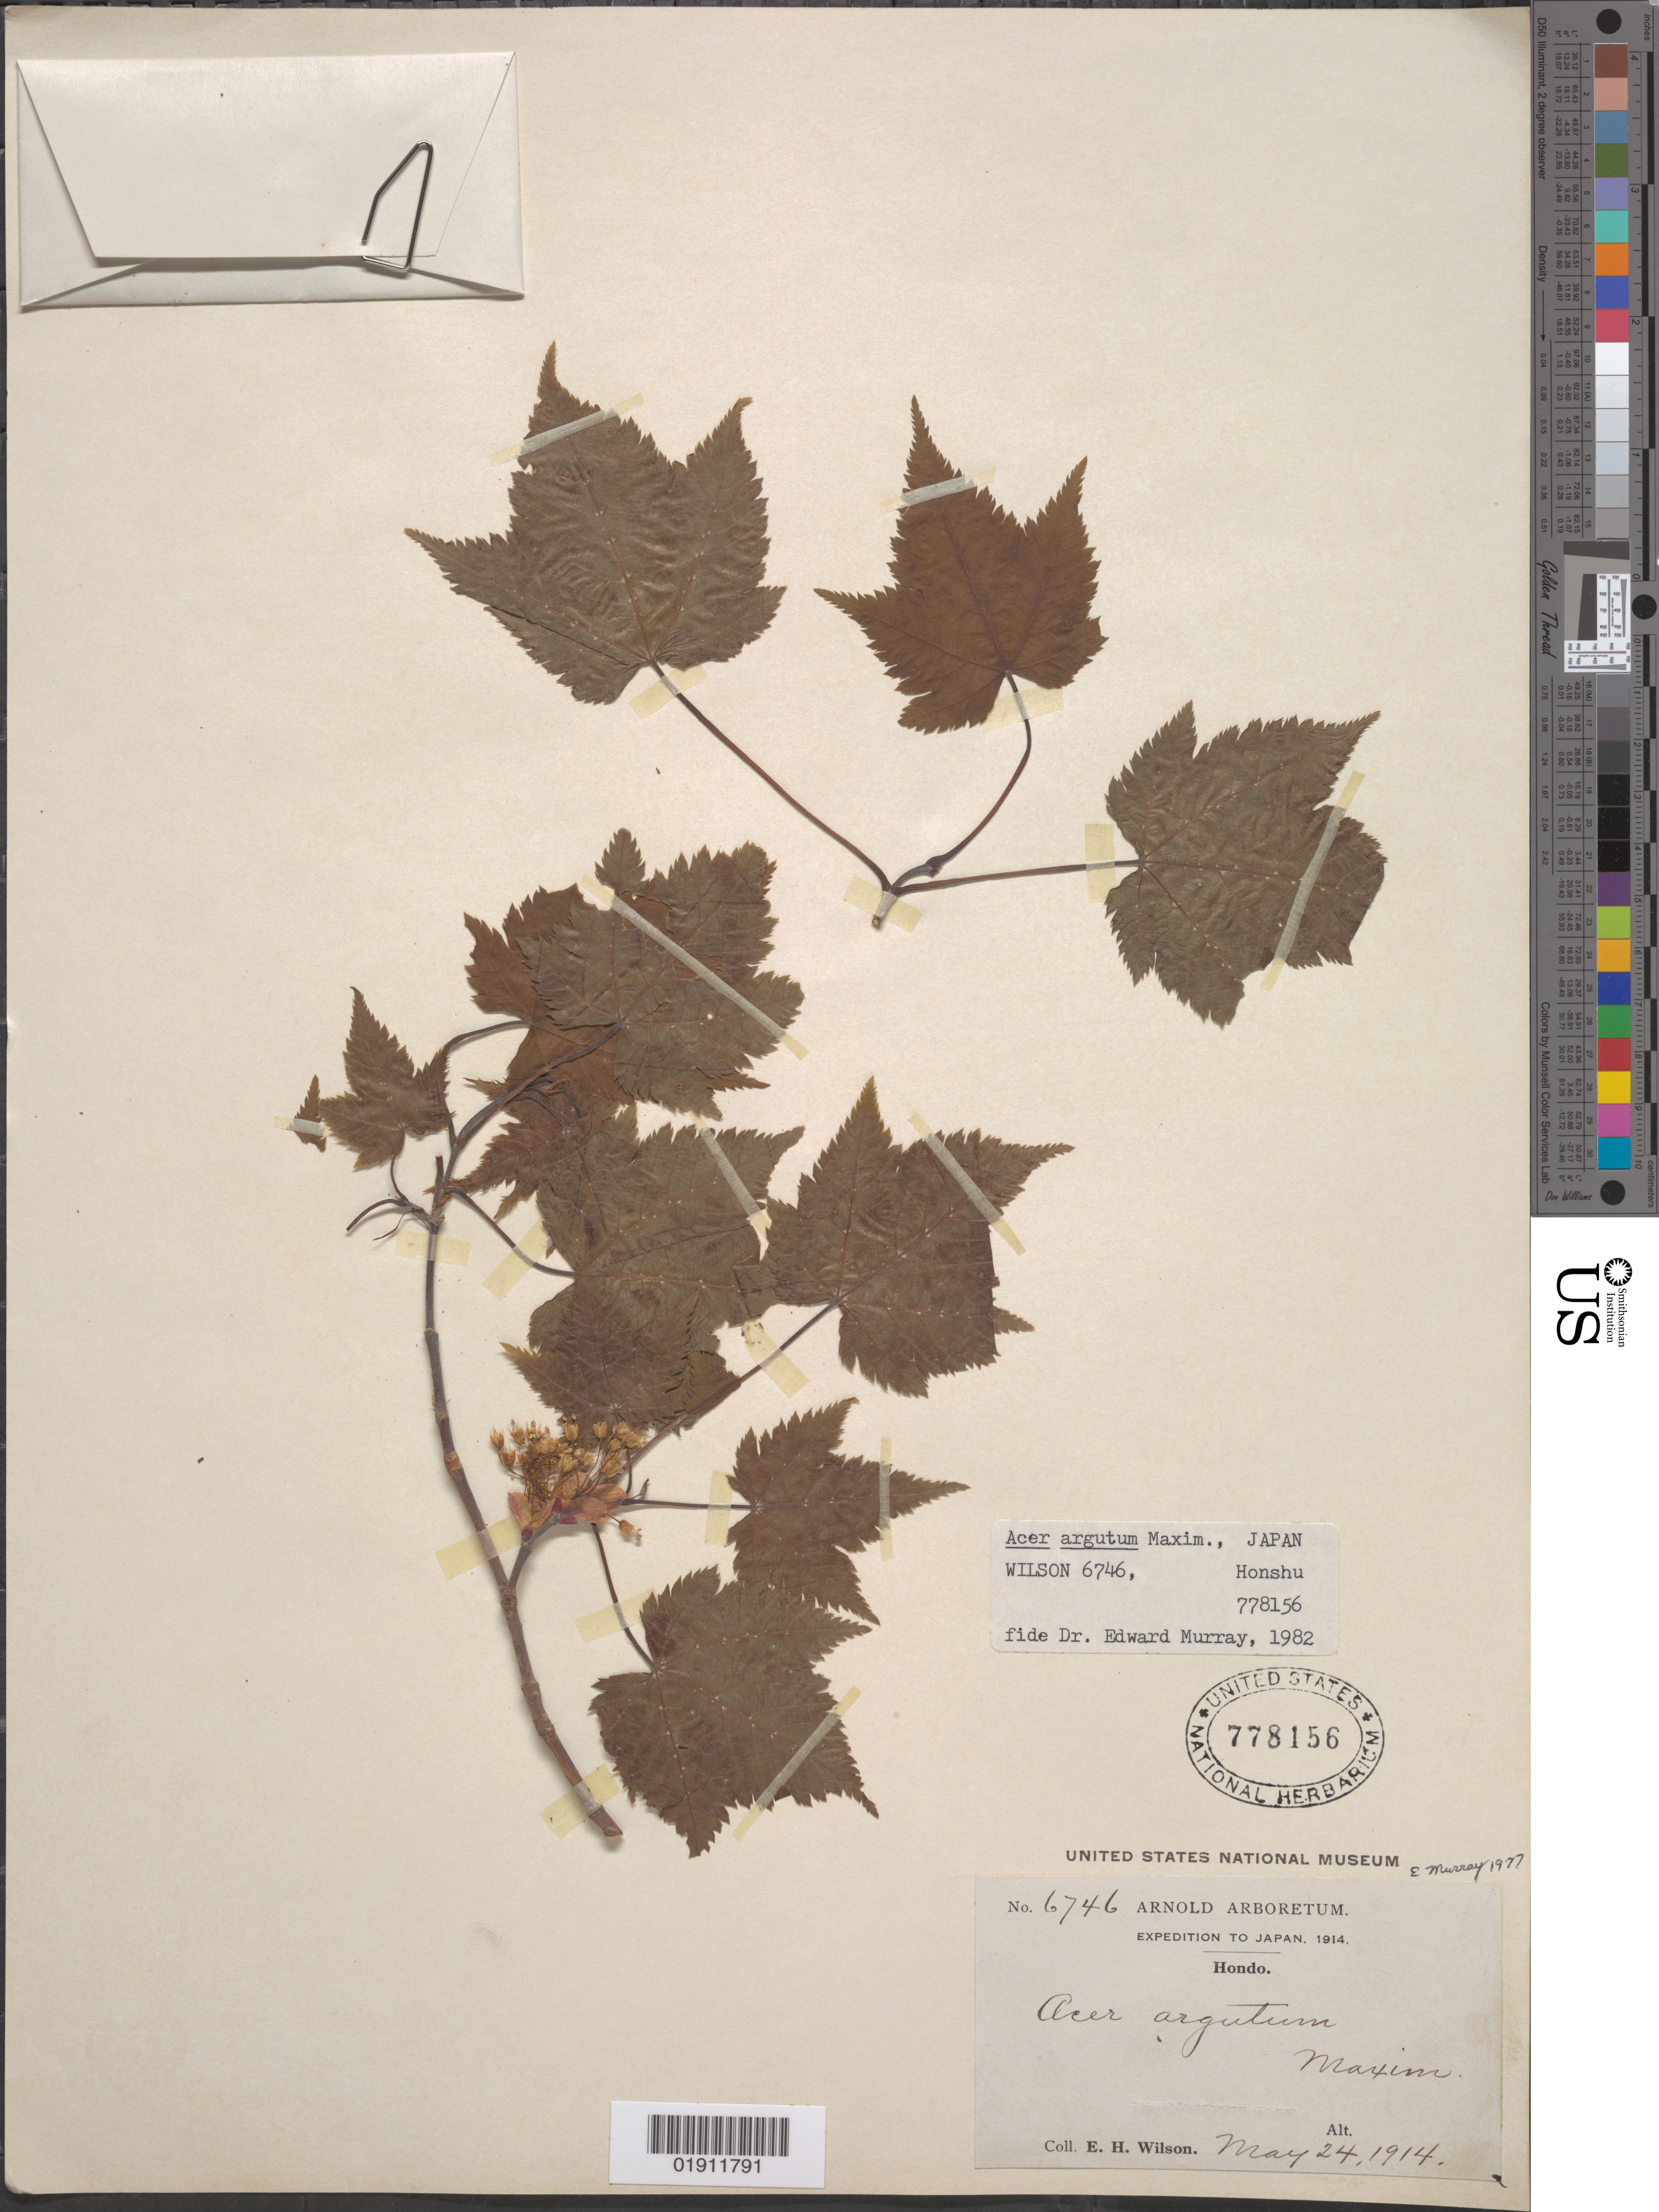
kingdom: Plantae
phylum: Tracheophyta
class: Magnoliopsida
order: Sapindales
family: Sapindaceae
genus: Acer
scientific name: Acer argutum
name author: Maxim.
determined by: Murray, Edward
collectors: E. H. Wilson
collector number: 6746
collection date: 1914-05-24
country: Japan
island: Honshu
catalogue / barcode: US 778156